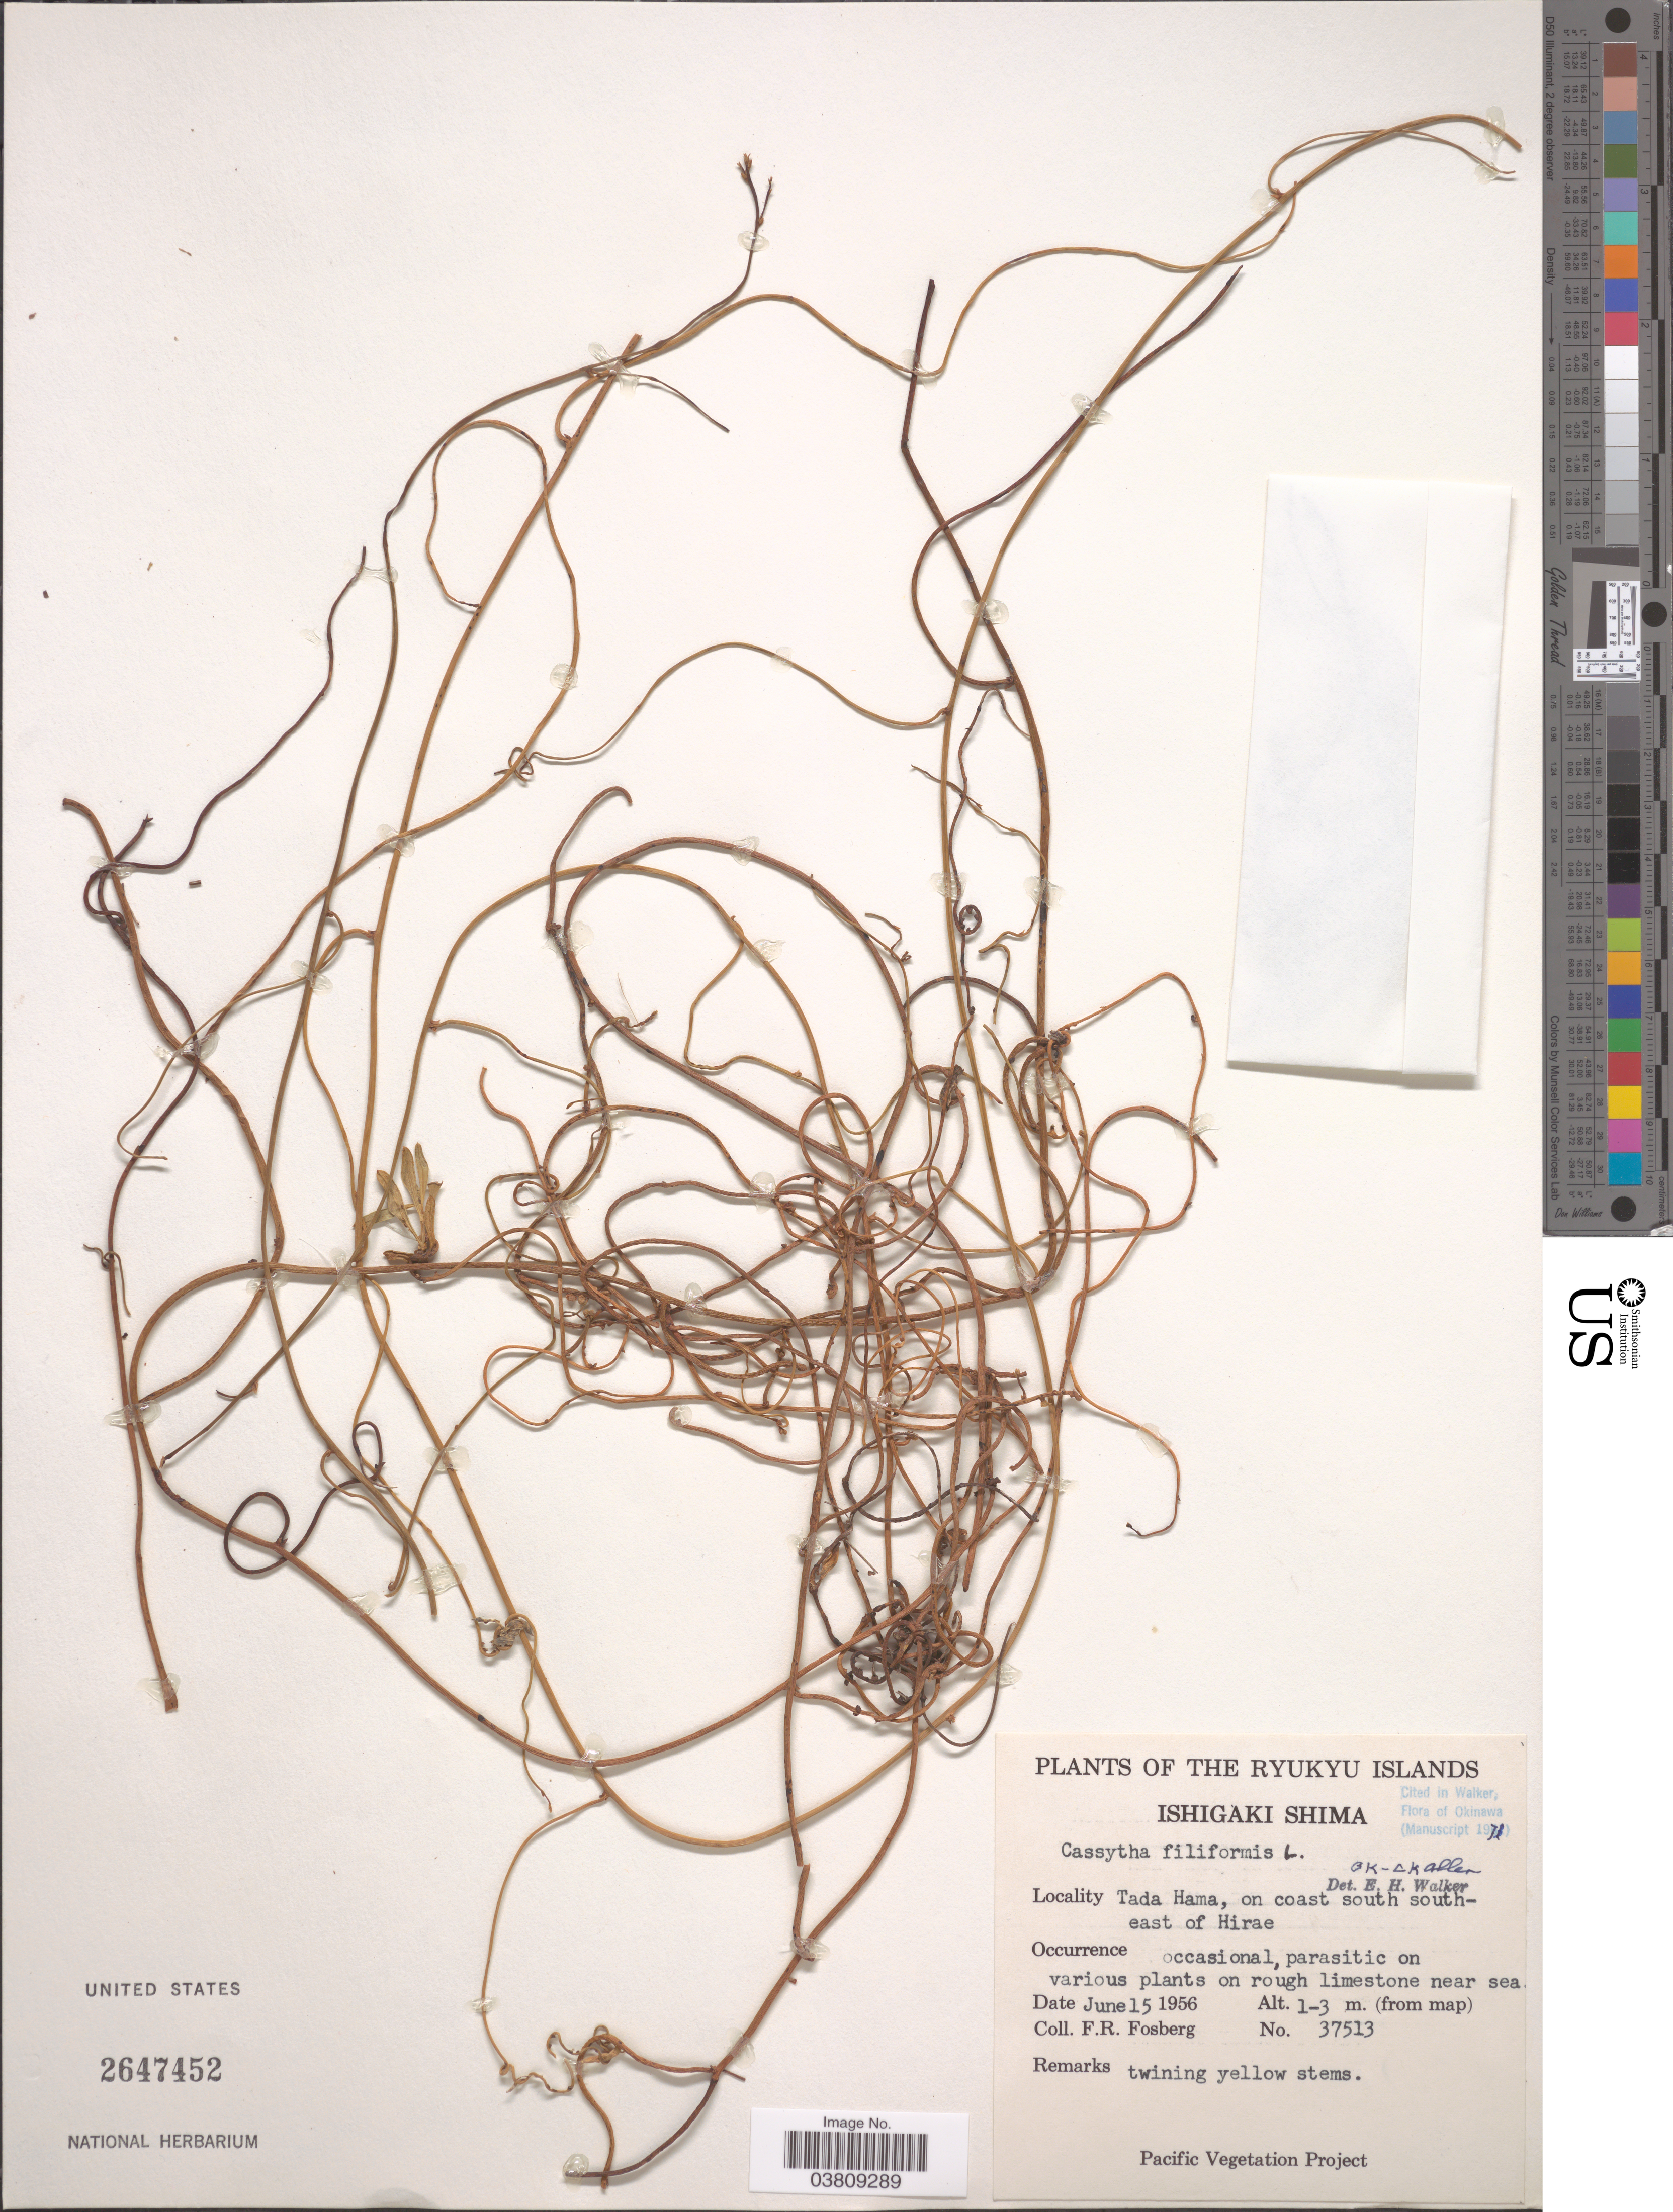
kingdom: Plantae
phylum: Tracheophyta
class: Magnoliopsida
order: Laurales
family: Lauraceae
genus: Cassytha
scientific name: Cassytha filiformis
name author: L.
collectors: F. R. Fosberg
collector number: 37513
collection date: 1956-06-15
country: Japan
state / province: Okinawa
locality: Ryukyu Islands. Ishigaki Shima. Tada Hama, on coast south south-east of Hirae.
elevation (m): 1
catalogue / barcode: US 2647452